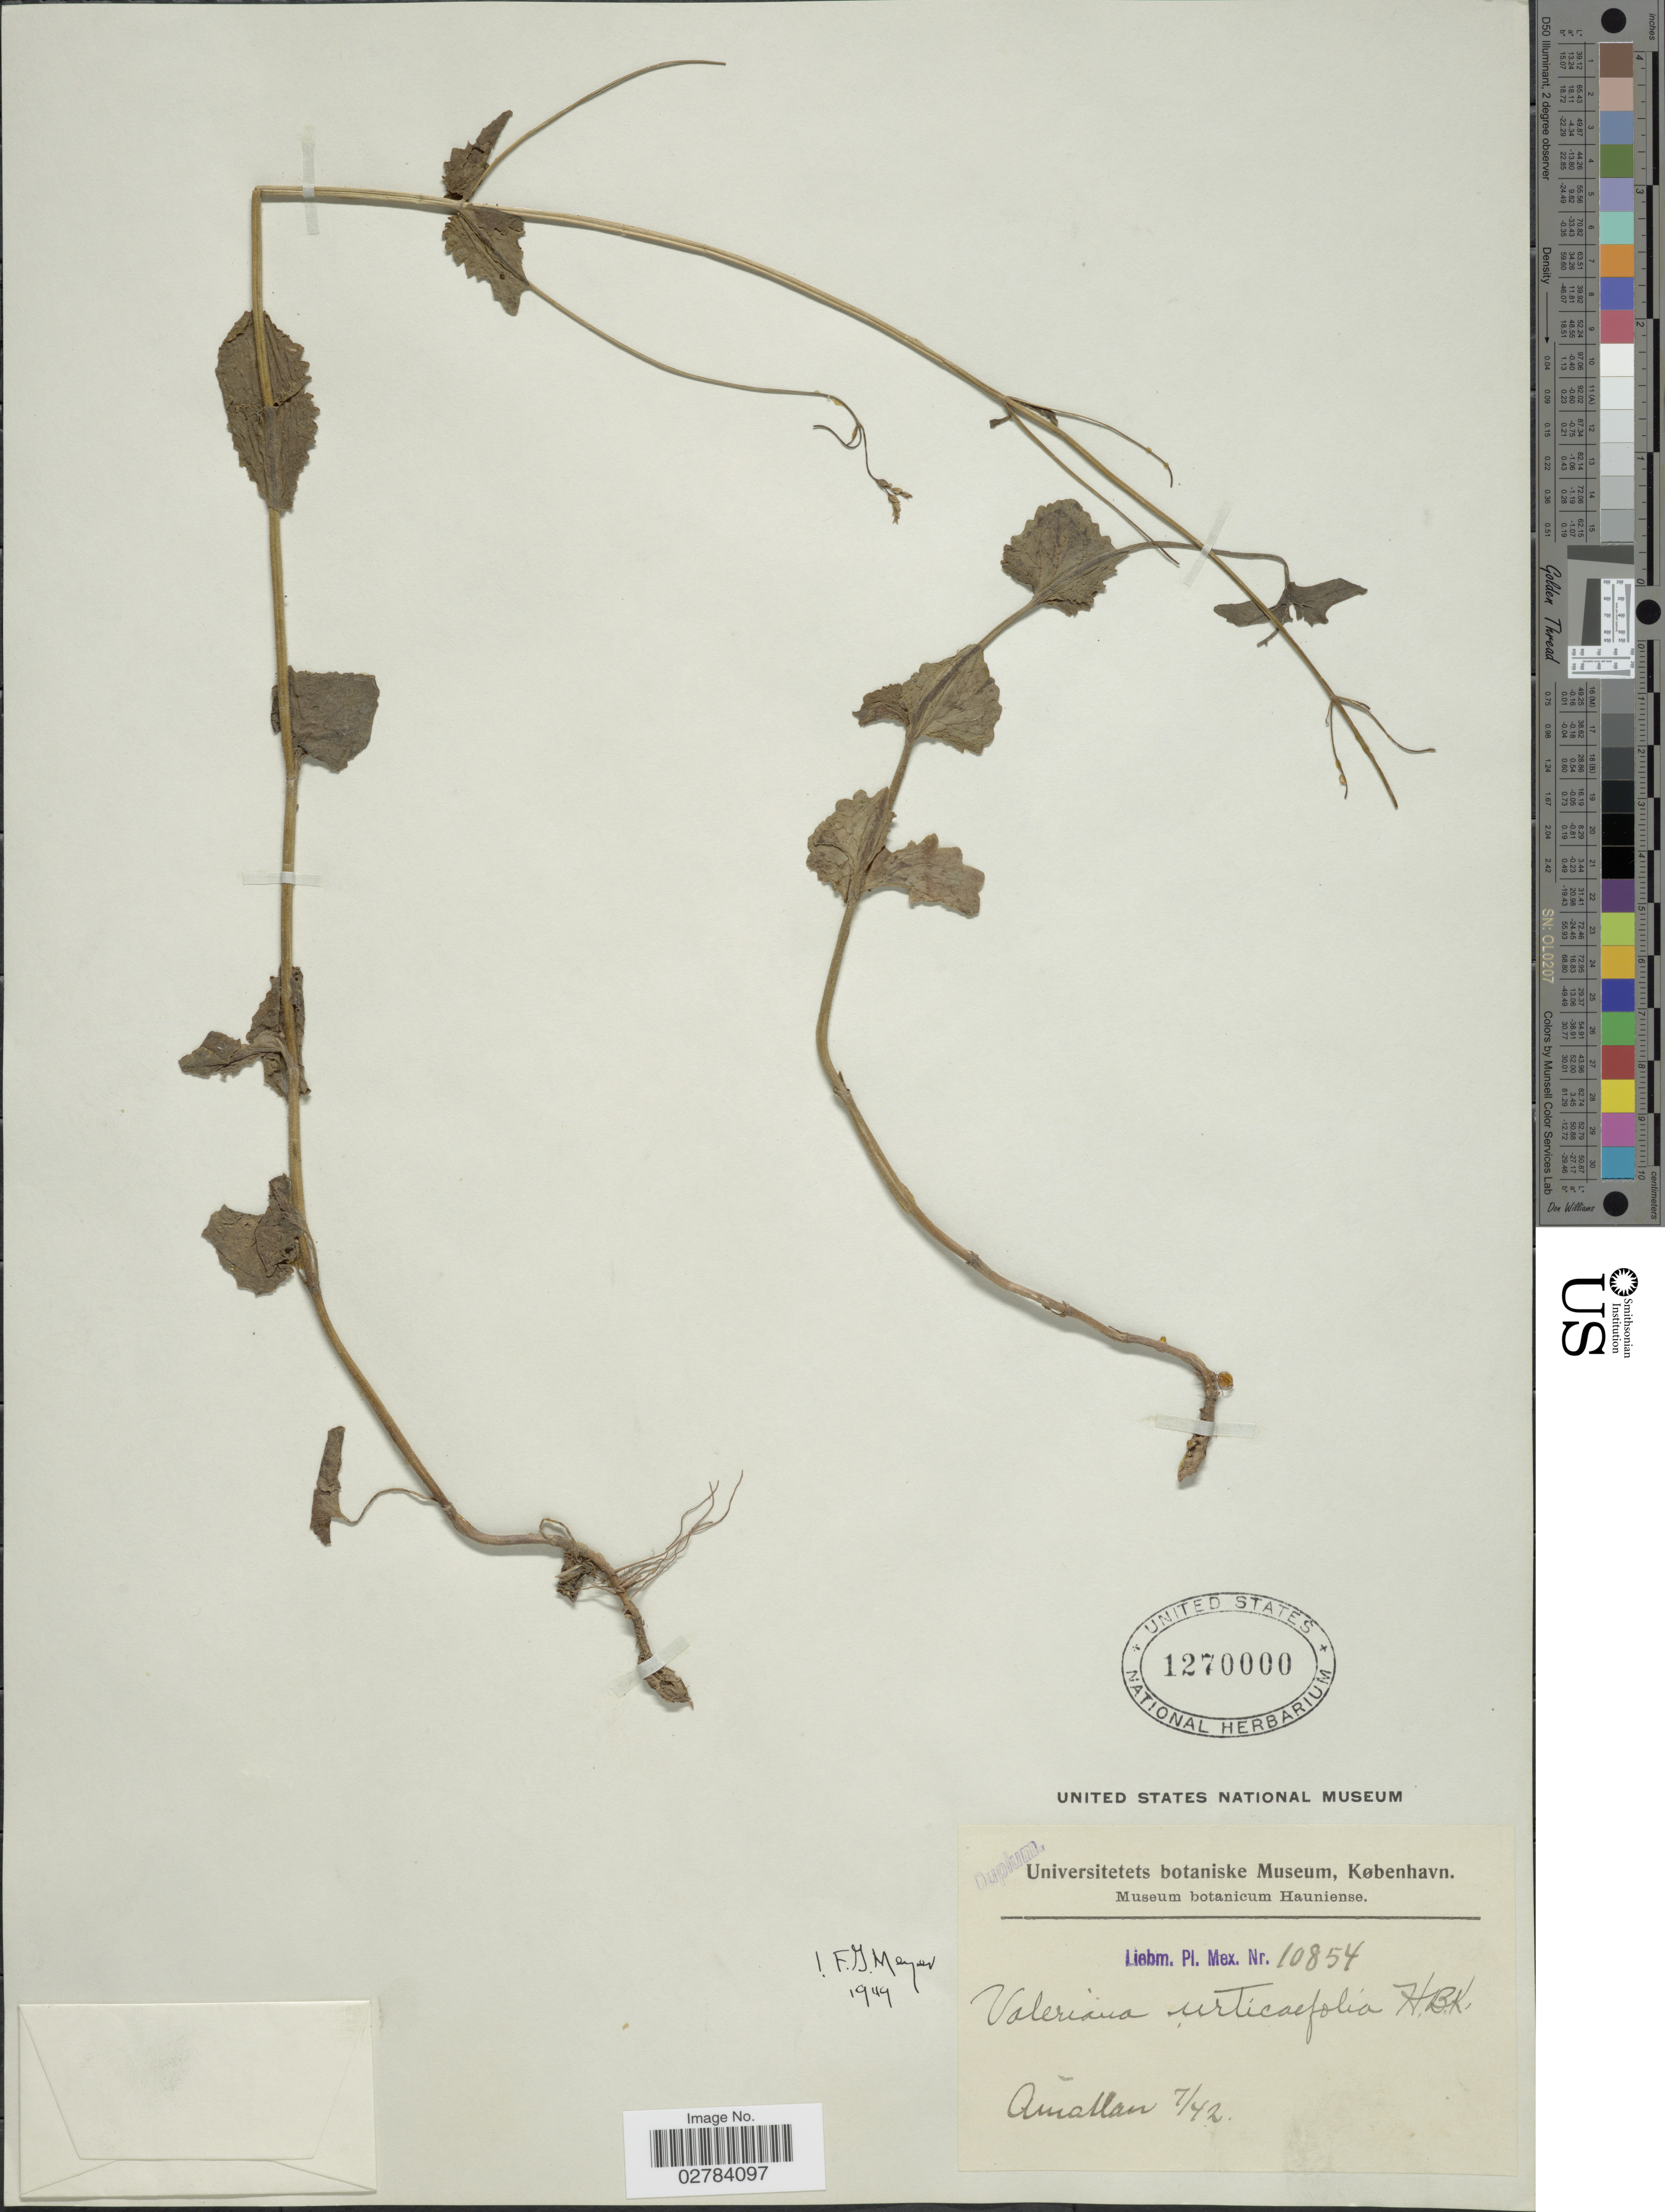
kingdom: Plantae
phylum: Tracheophyta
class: Magnoliopsida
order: Dipsacales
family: Caprifoliaceae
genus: Valeriana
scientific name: Valeriana urticaefolia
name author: Kunth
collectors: Liebm.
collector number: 10854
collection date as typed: Transcribed d/m/y: /7/42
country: Mexico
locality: Amatlan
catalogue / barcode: US 1270000